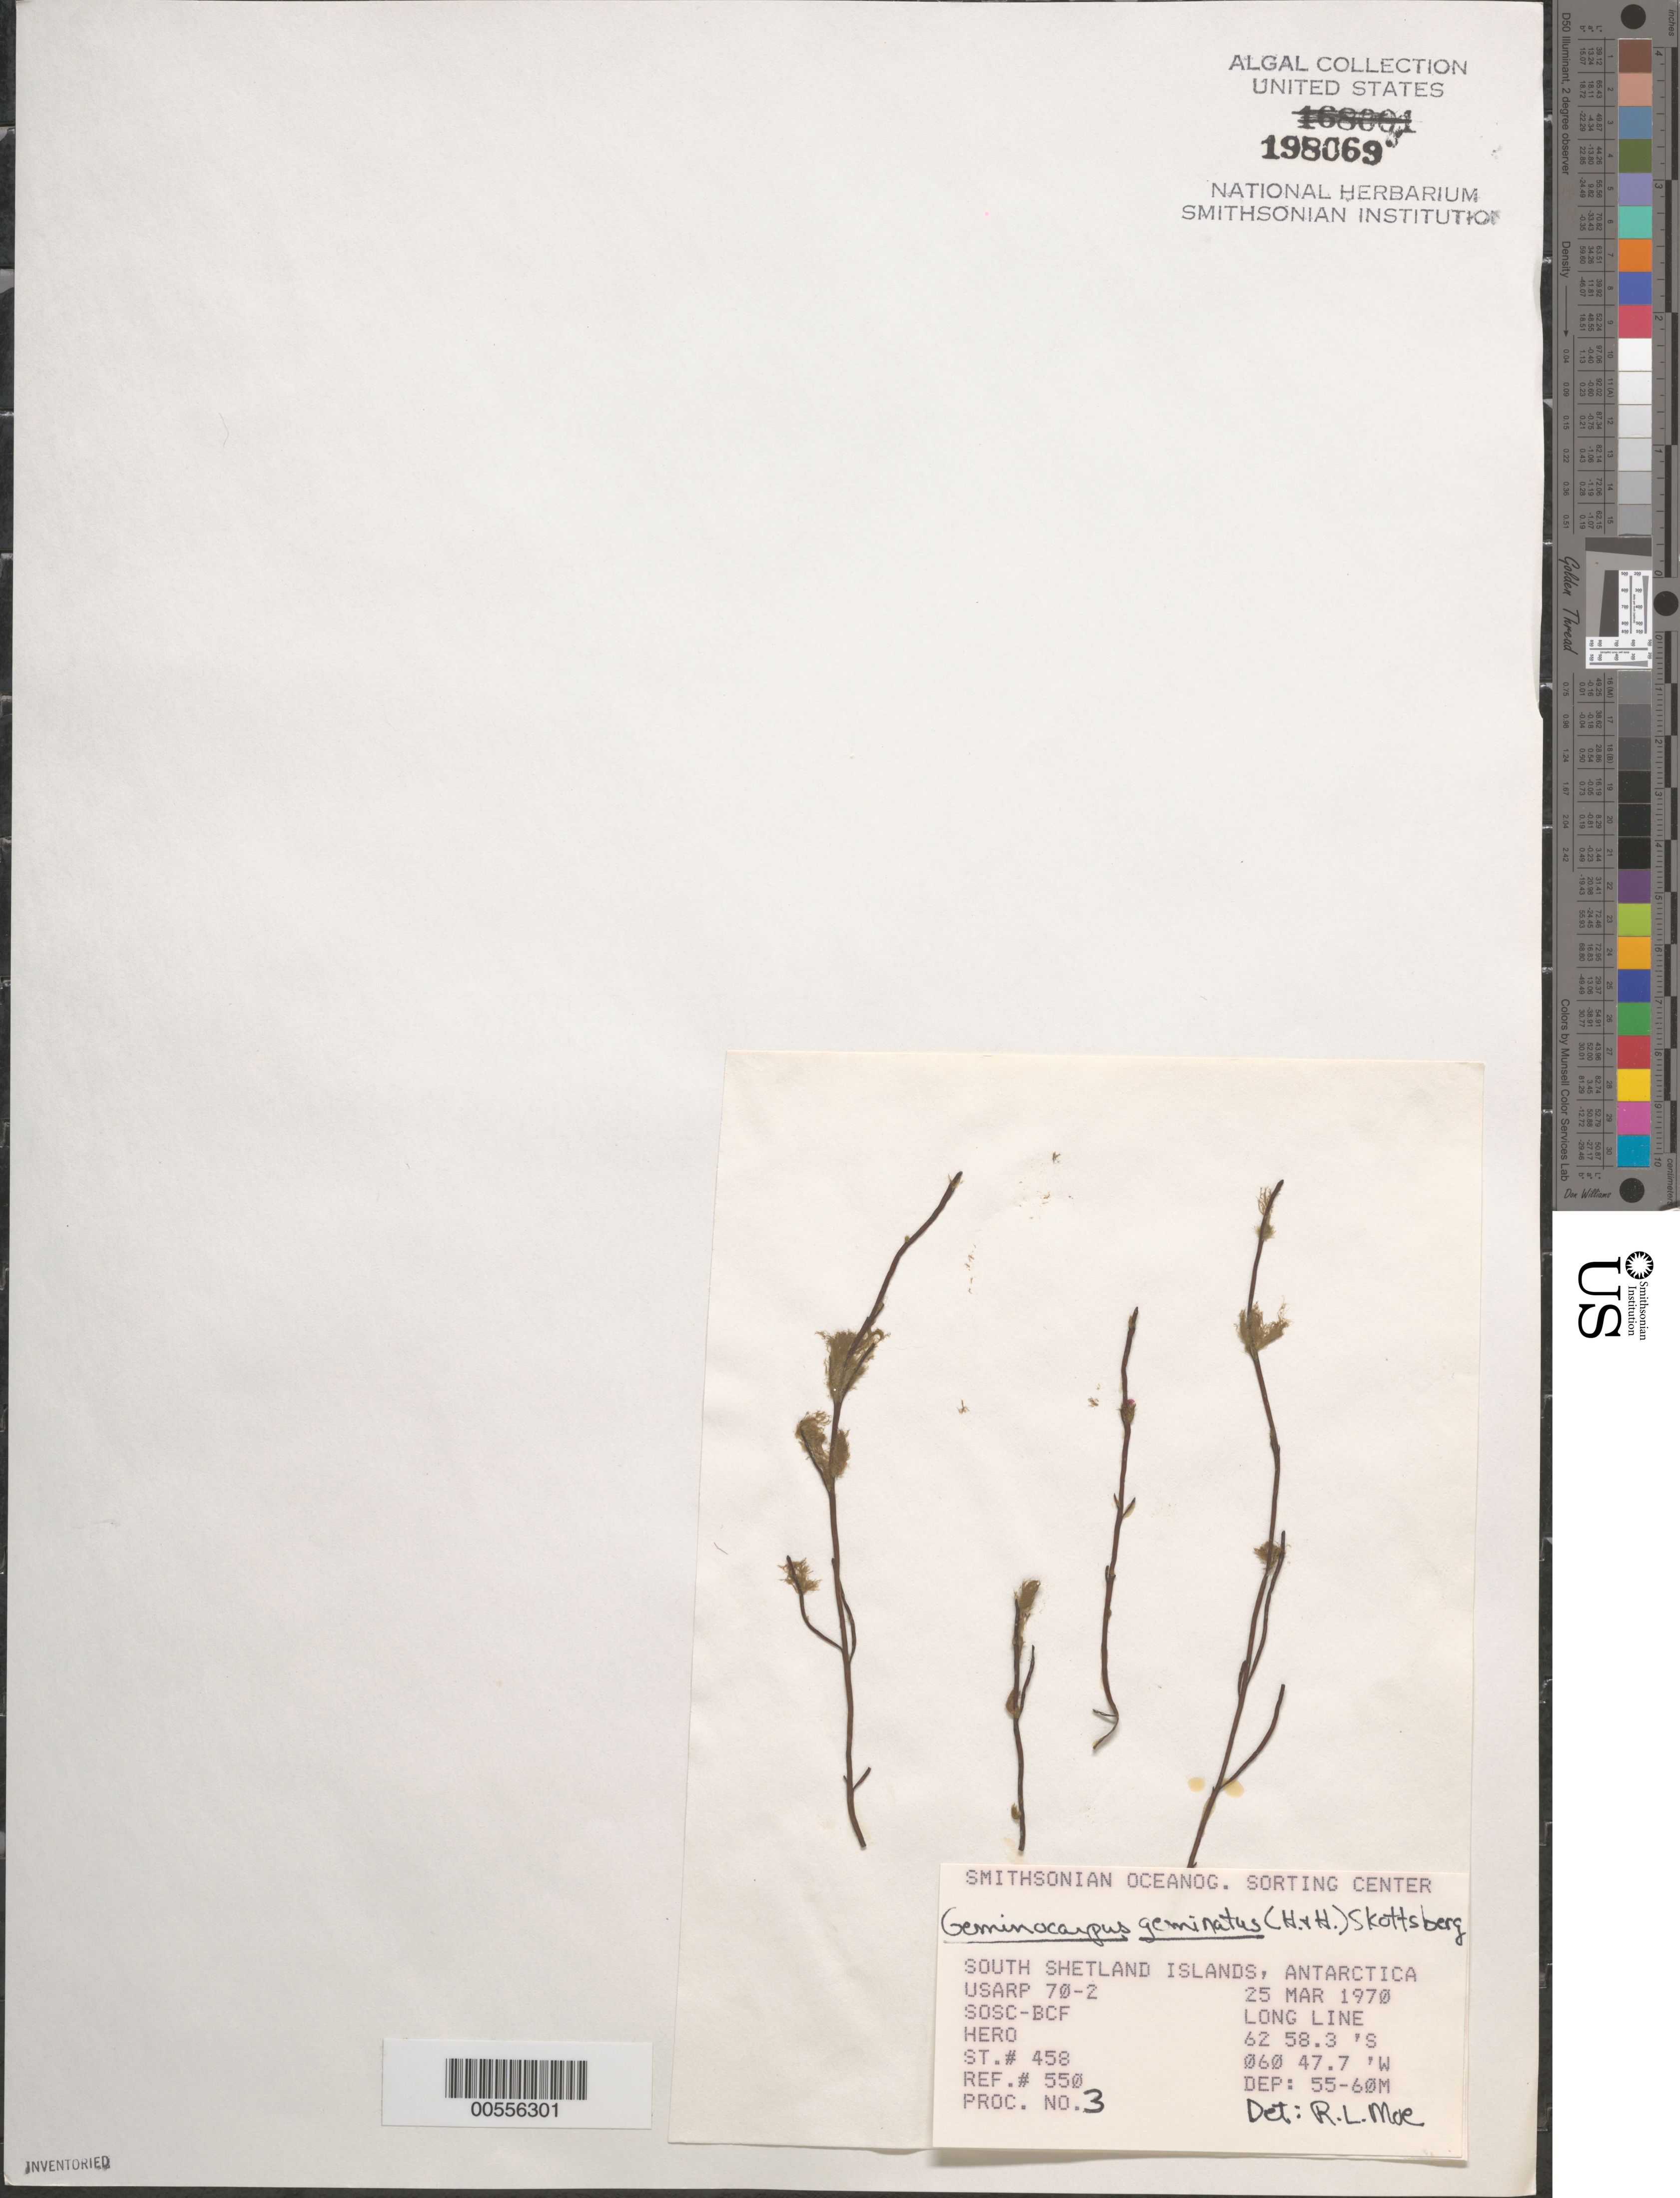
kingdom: Chromista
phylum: Ochrophyta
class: Phaeophyceae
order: Ectocarpales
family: Acinetosporaceae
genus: Geminocarpus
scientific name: Geminocarpus geminatus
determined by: Moe, R. L.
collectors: SOSC-BCF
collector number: Station 458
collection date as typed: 25 Mar 1970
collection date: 1970-03-25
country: Antarctica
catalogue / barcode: US 198069